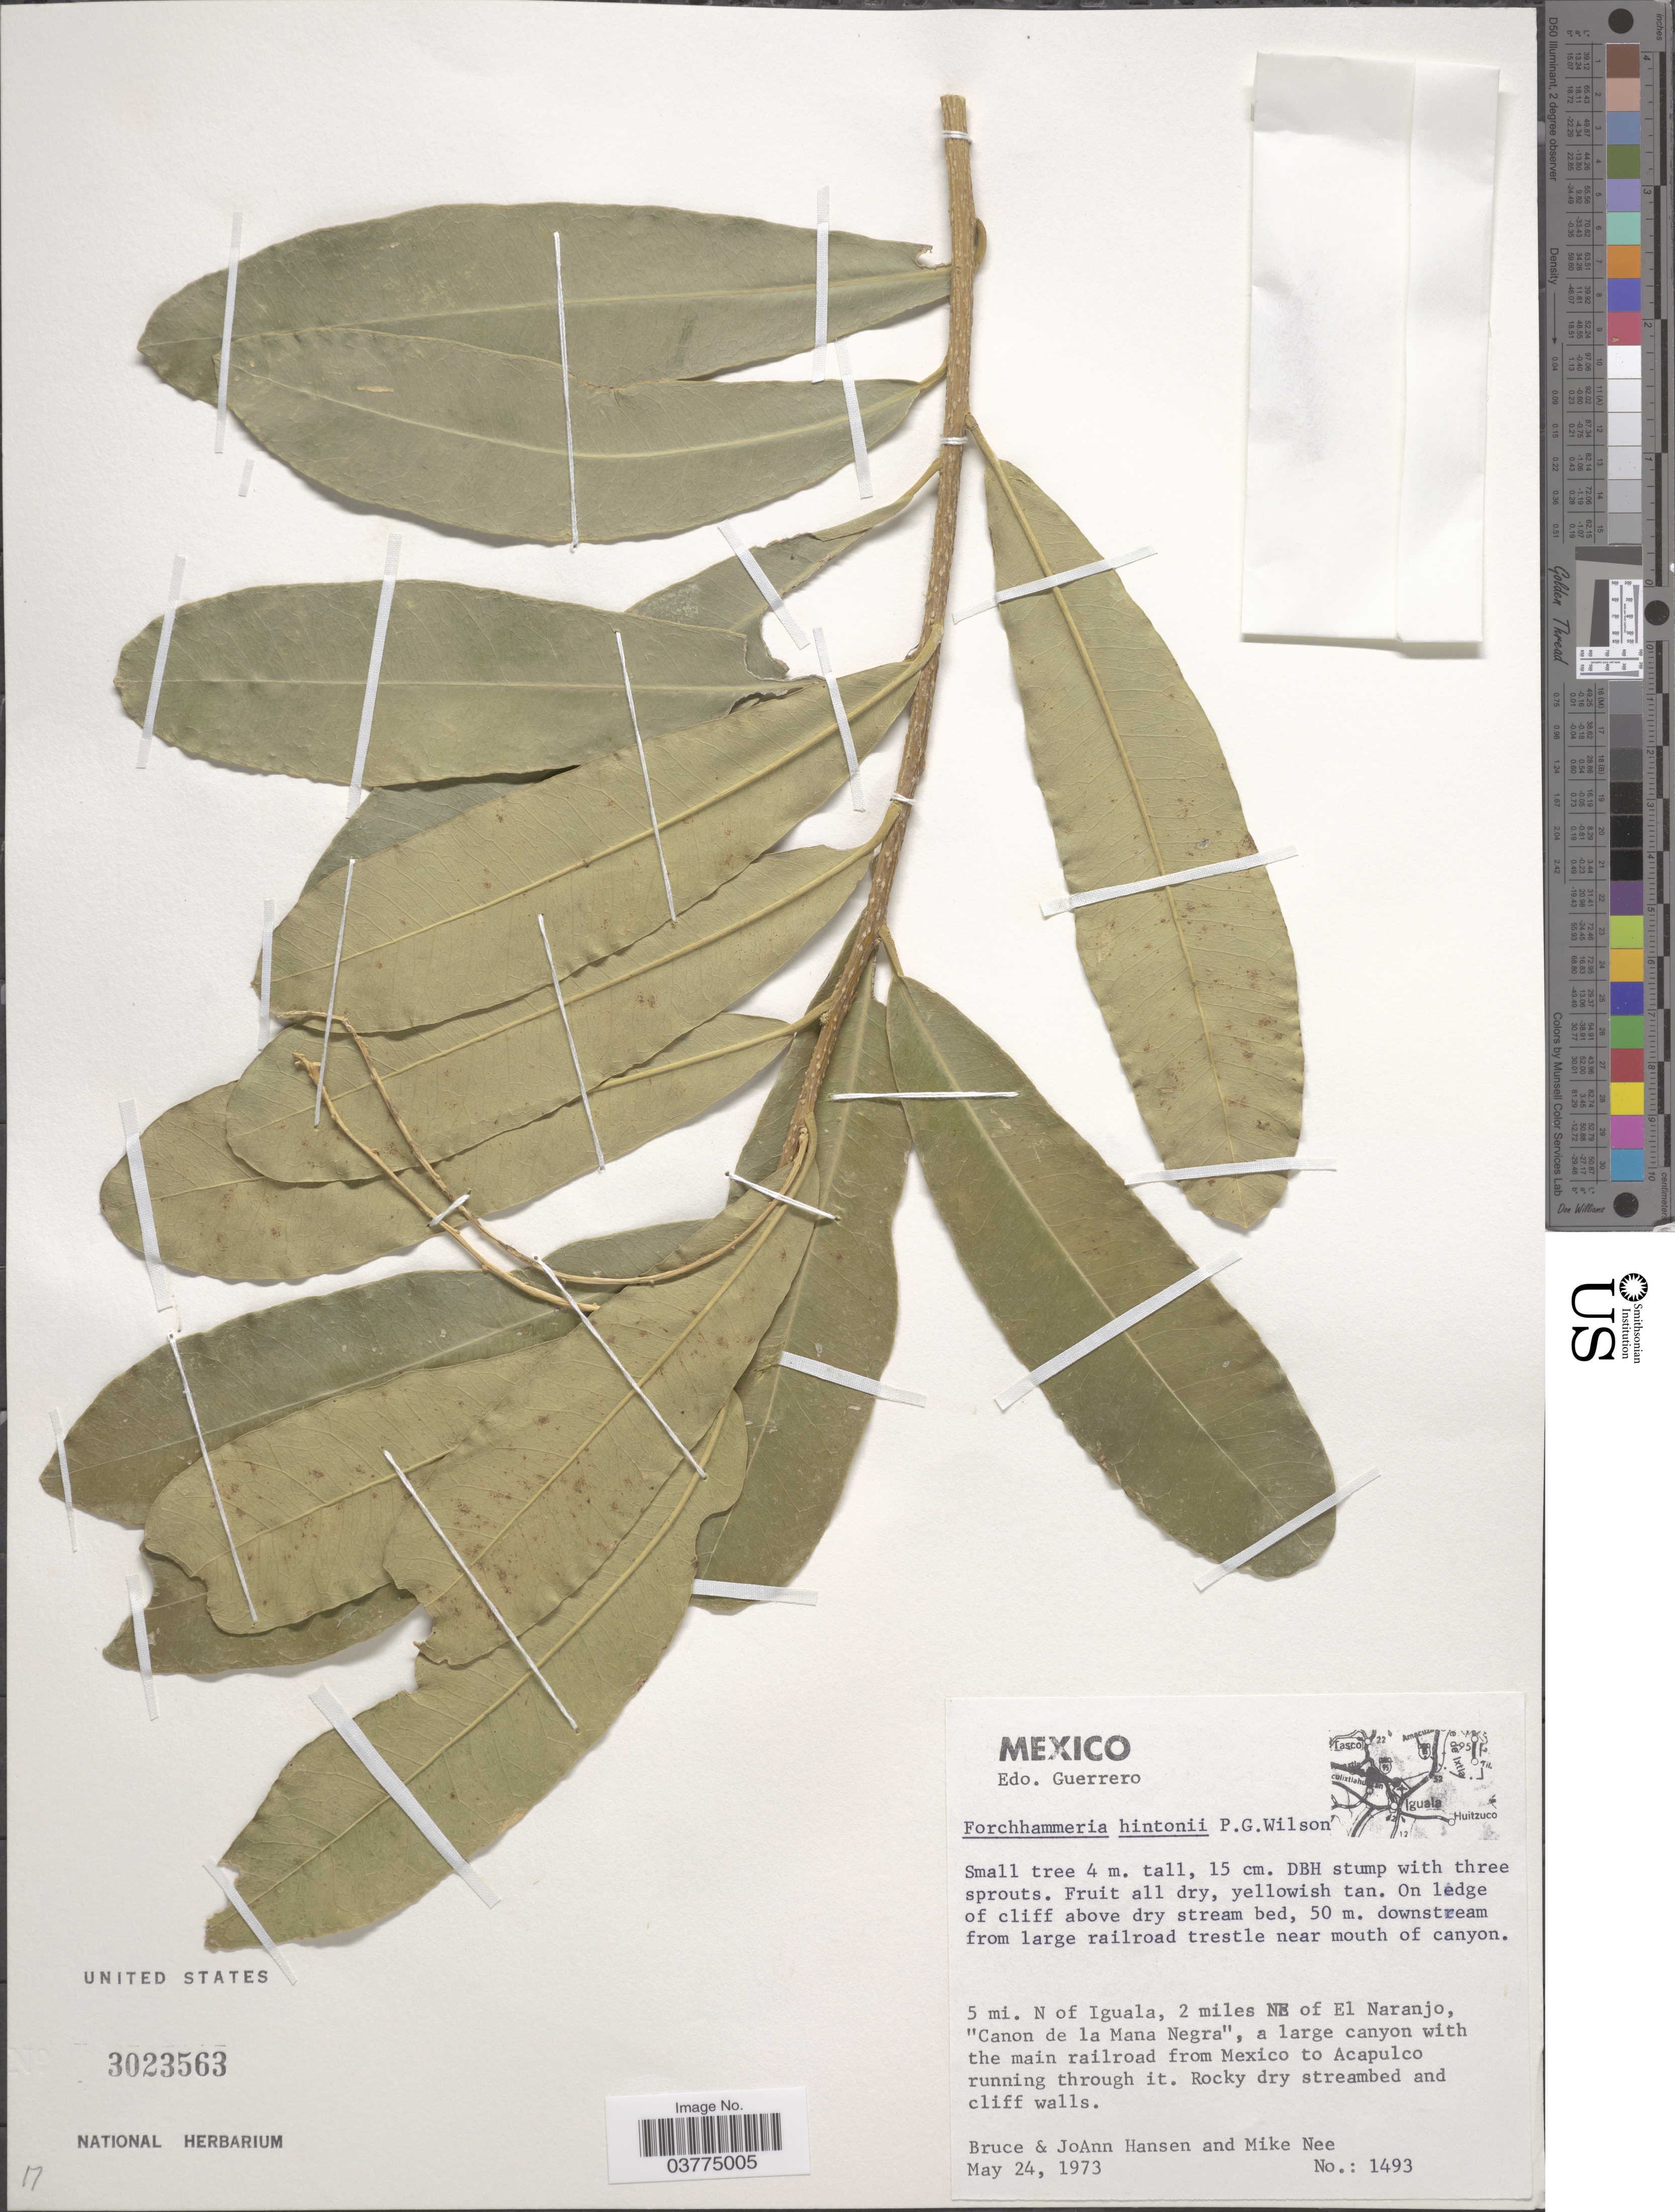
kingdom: Plantae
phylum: Tracheophyta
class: Magnoliopsida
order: Brassicales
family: Stixaceae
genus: Forchhammeria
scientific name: Forchhammeria hintonii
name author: Paul G. Wilson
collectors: B. Hansen, J. Hansen & M. Nee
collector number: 1493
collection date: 1973-05-24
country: Mexico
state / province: Guerrero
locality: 5 mi. N of Iguala, 2 miles NE of El Naranjo, "Canon de la Mana Negra", a large canyon with the main railroad from Mexico to Acapulco running through it.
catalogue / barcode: US 3023563